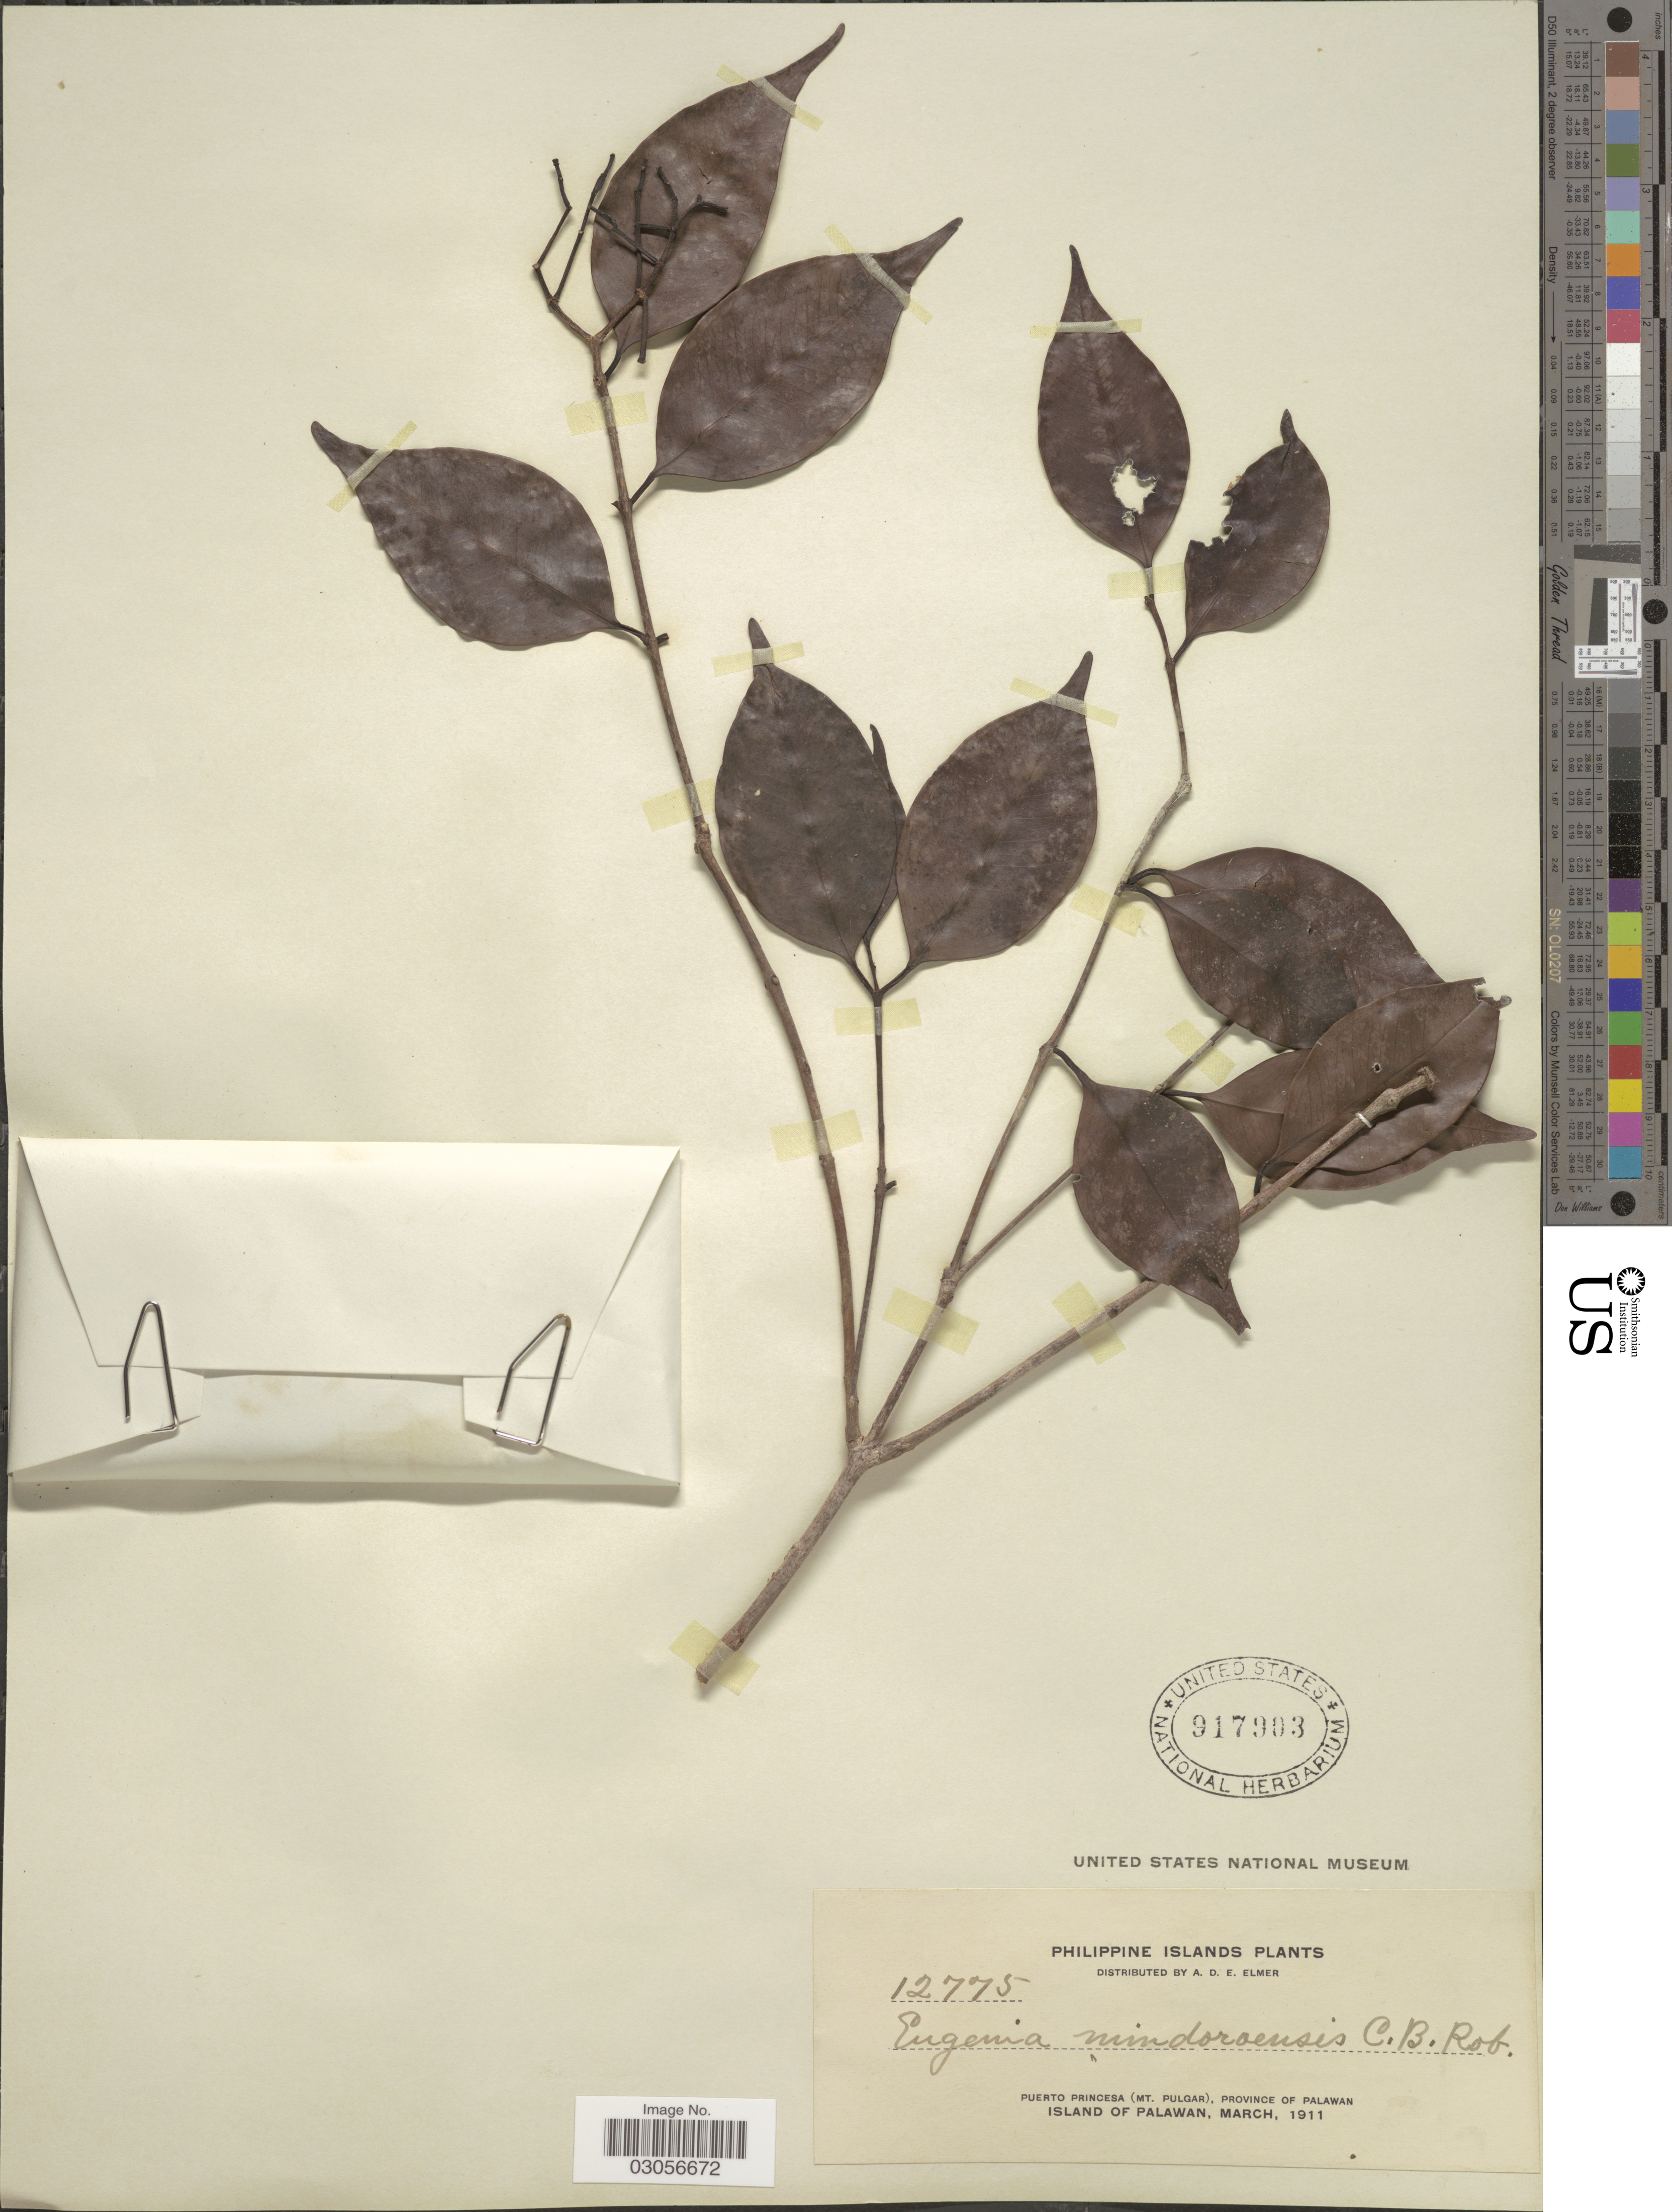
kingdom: Plantae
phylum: Tracheophyta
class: Magnoliopsida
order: Myrtales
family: Myrtaceae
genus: Syzygium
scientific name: Syzygium roseomarginatum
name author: (C.B. Rob.) Merr. & L.M. Perry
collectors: A. D. E. Elmer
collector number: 12775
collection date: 1911-03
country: Philippines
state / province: Mimaropa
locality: Philippine Islands. Puerto Princesa (Mt. Pulgar), Province of Palawan. Island of Palawan.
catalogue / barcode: US 917903